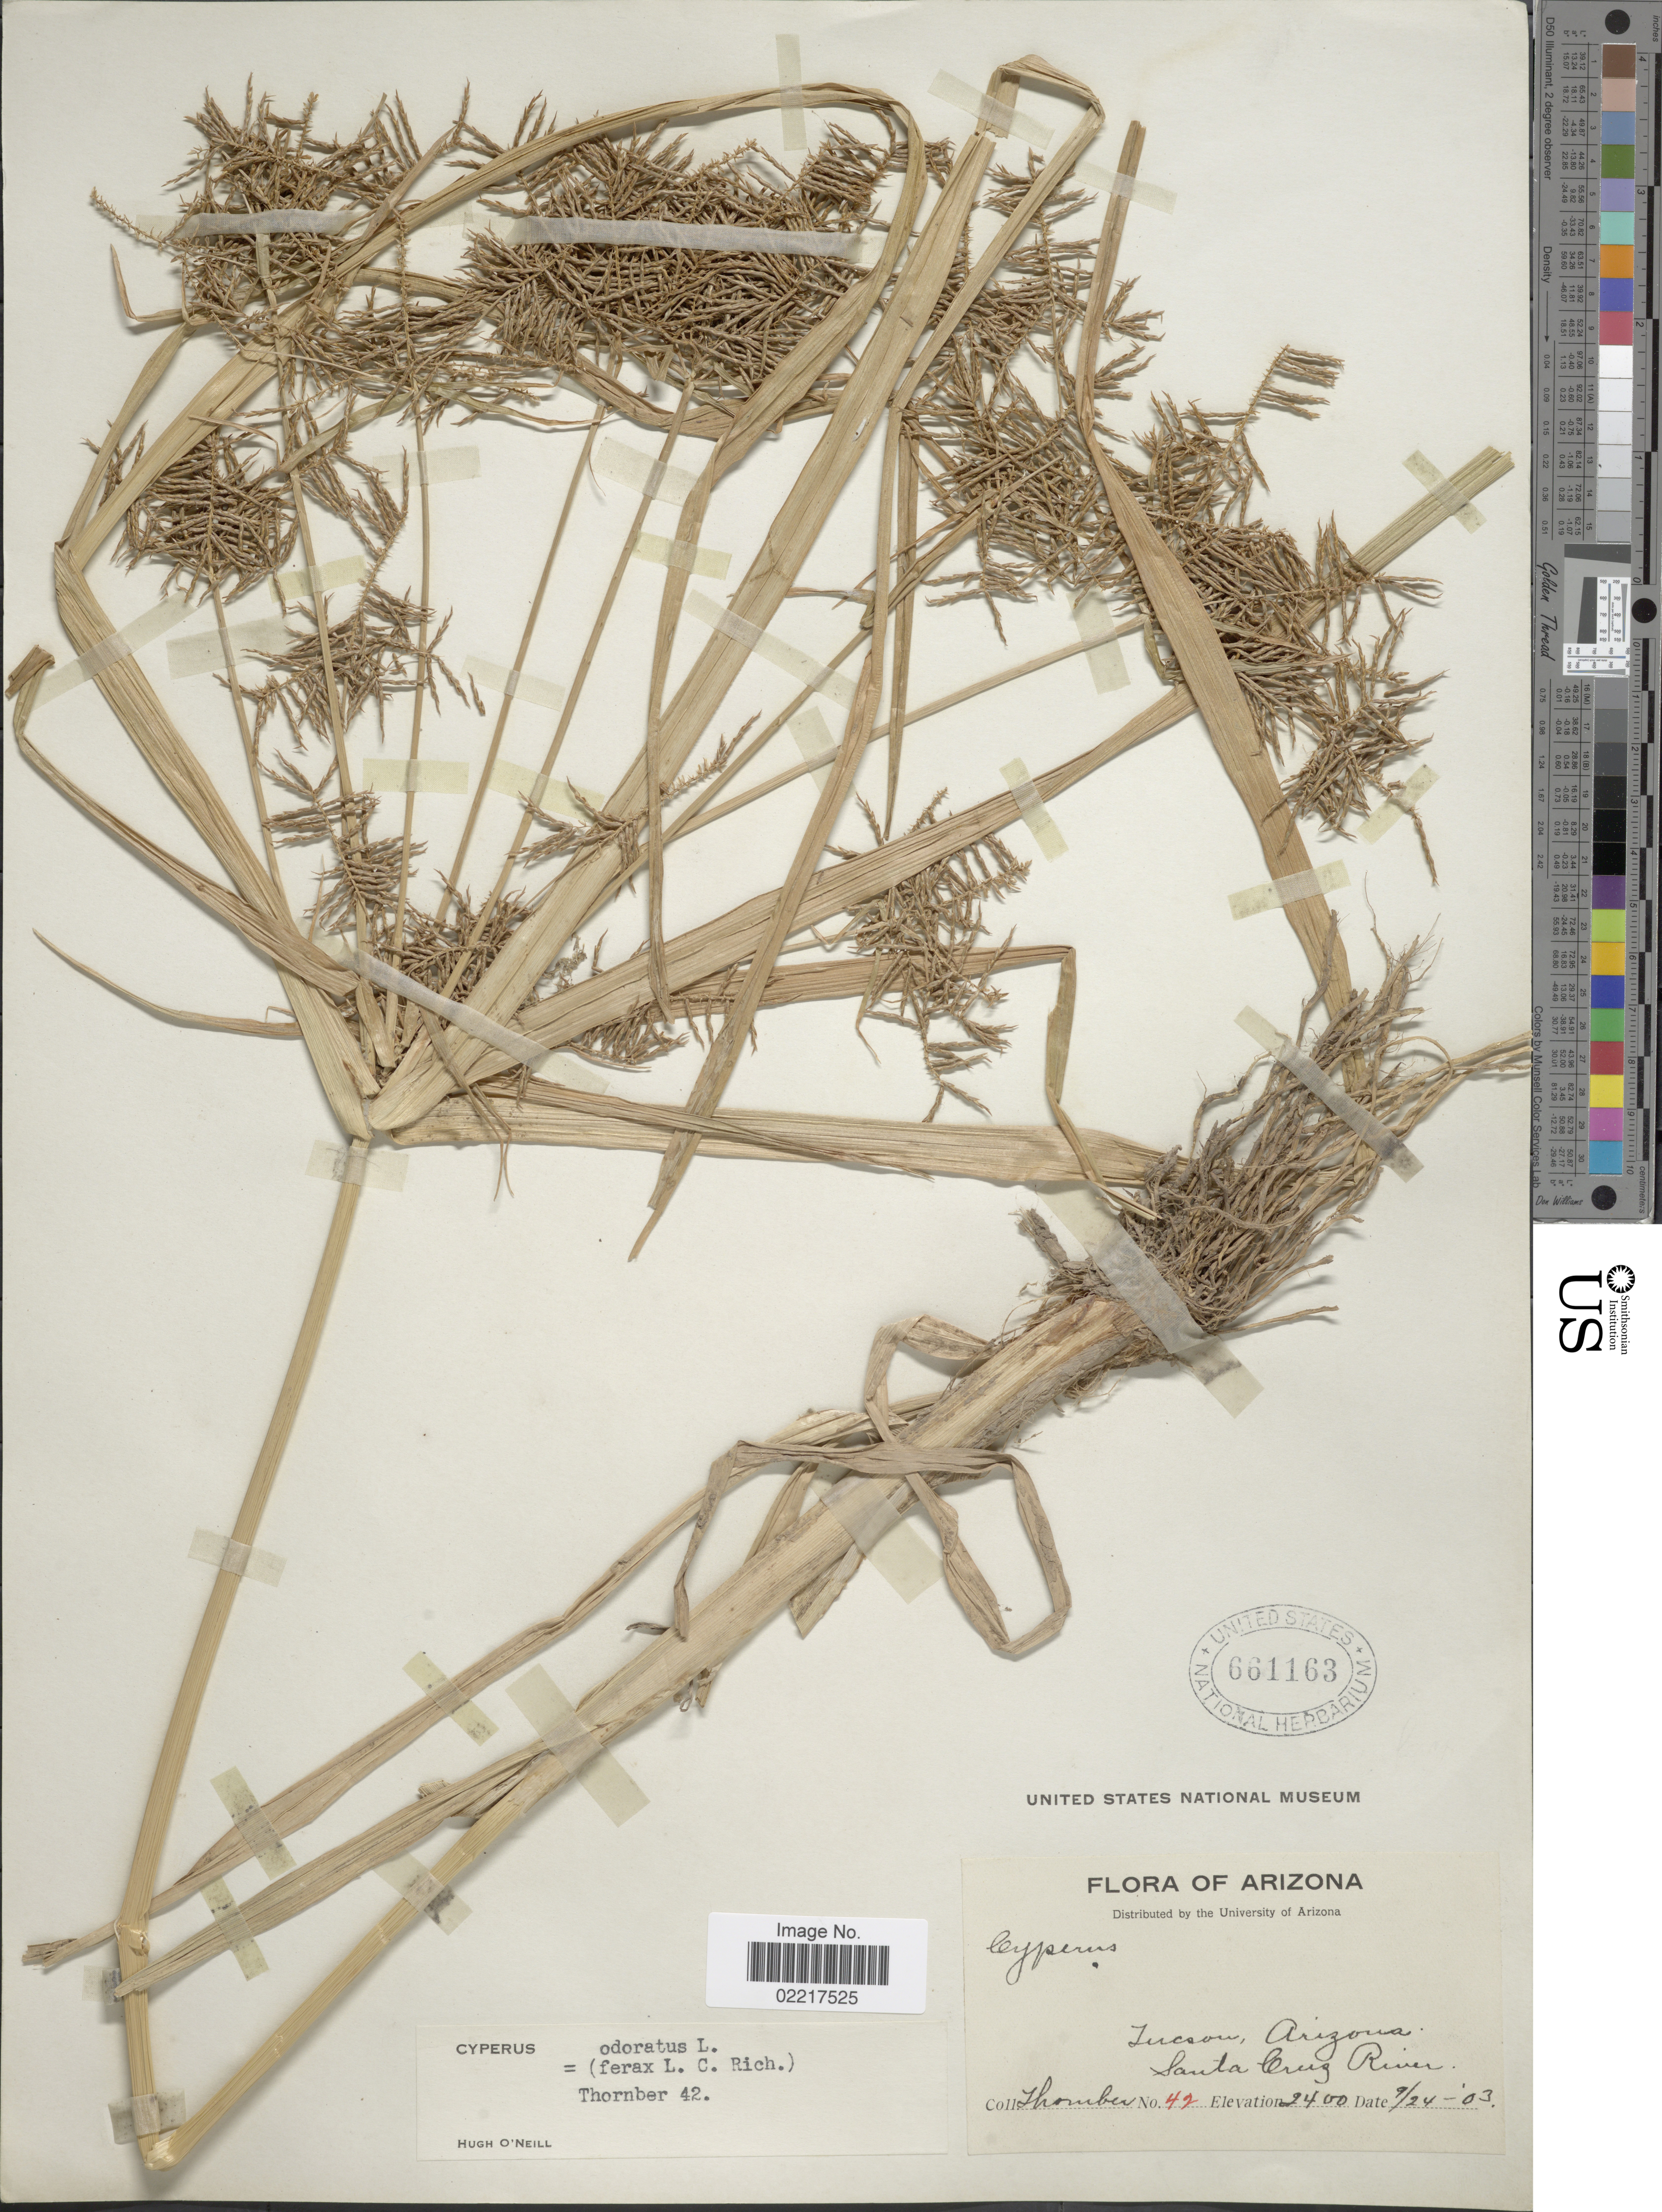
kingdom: Plantae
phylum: Tracheophyta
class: Liliopsida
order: Poales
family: Cyperaceae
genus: Cyperus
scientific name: Cyperus odoratus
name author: L.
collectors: J. Thornber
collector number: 42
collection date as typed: Transcribed d/m/y: 24/9/3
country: United States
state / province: Arizona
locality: Tucson, Santa Cruz River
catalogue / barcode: US 661163